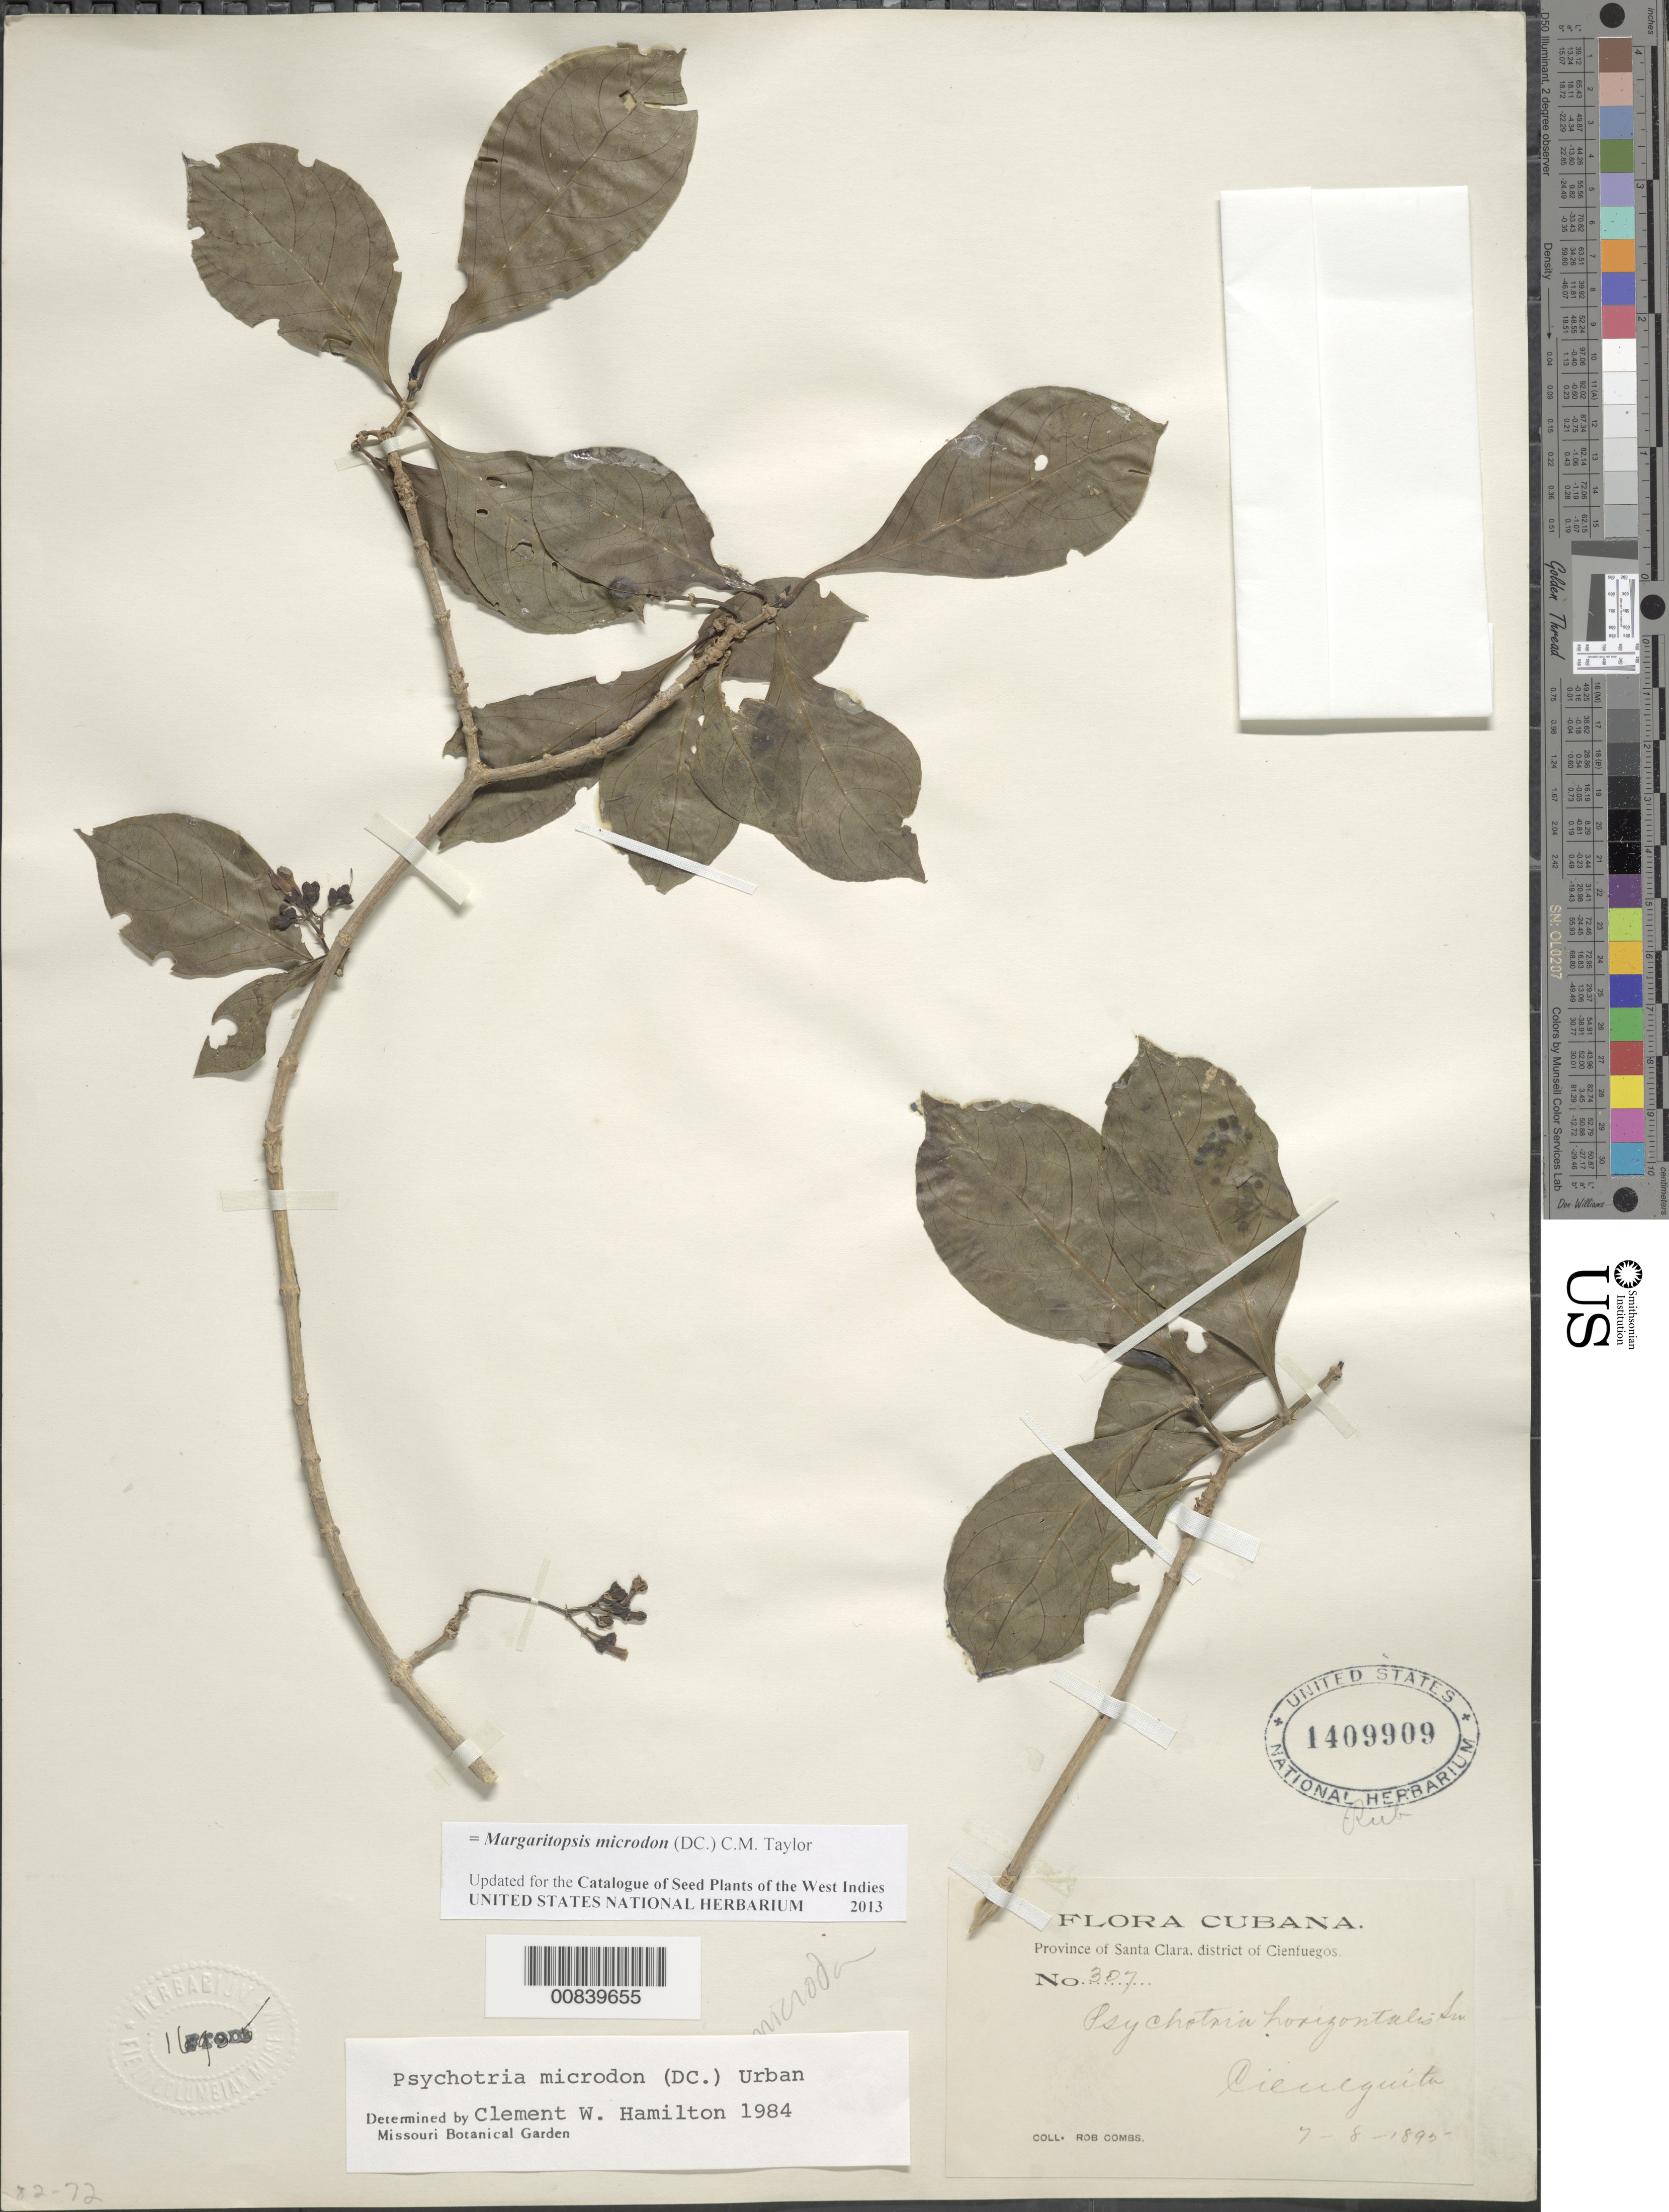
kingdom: Plantae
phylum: Tracheophyta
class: Magnoliopsida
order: Gentianales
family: Rubiaceae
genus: Margaritopsis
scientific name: Margaritopsis microdon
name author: (DC.) C.M. Taylor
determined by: Hamilton, C. W.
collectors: R. Combs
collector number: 307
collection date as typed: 07 Aug 1895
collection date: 1895-08-07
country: Cuba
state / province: Las Villas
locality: District of Cienfuegos. Cieueguita.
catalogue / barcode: US 1409909